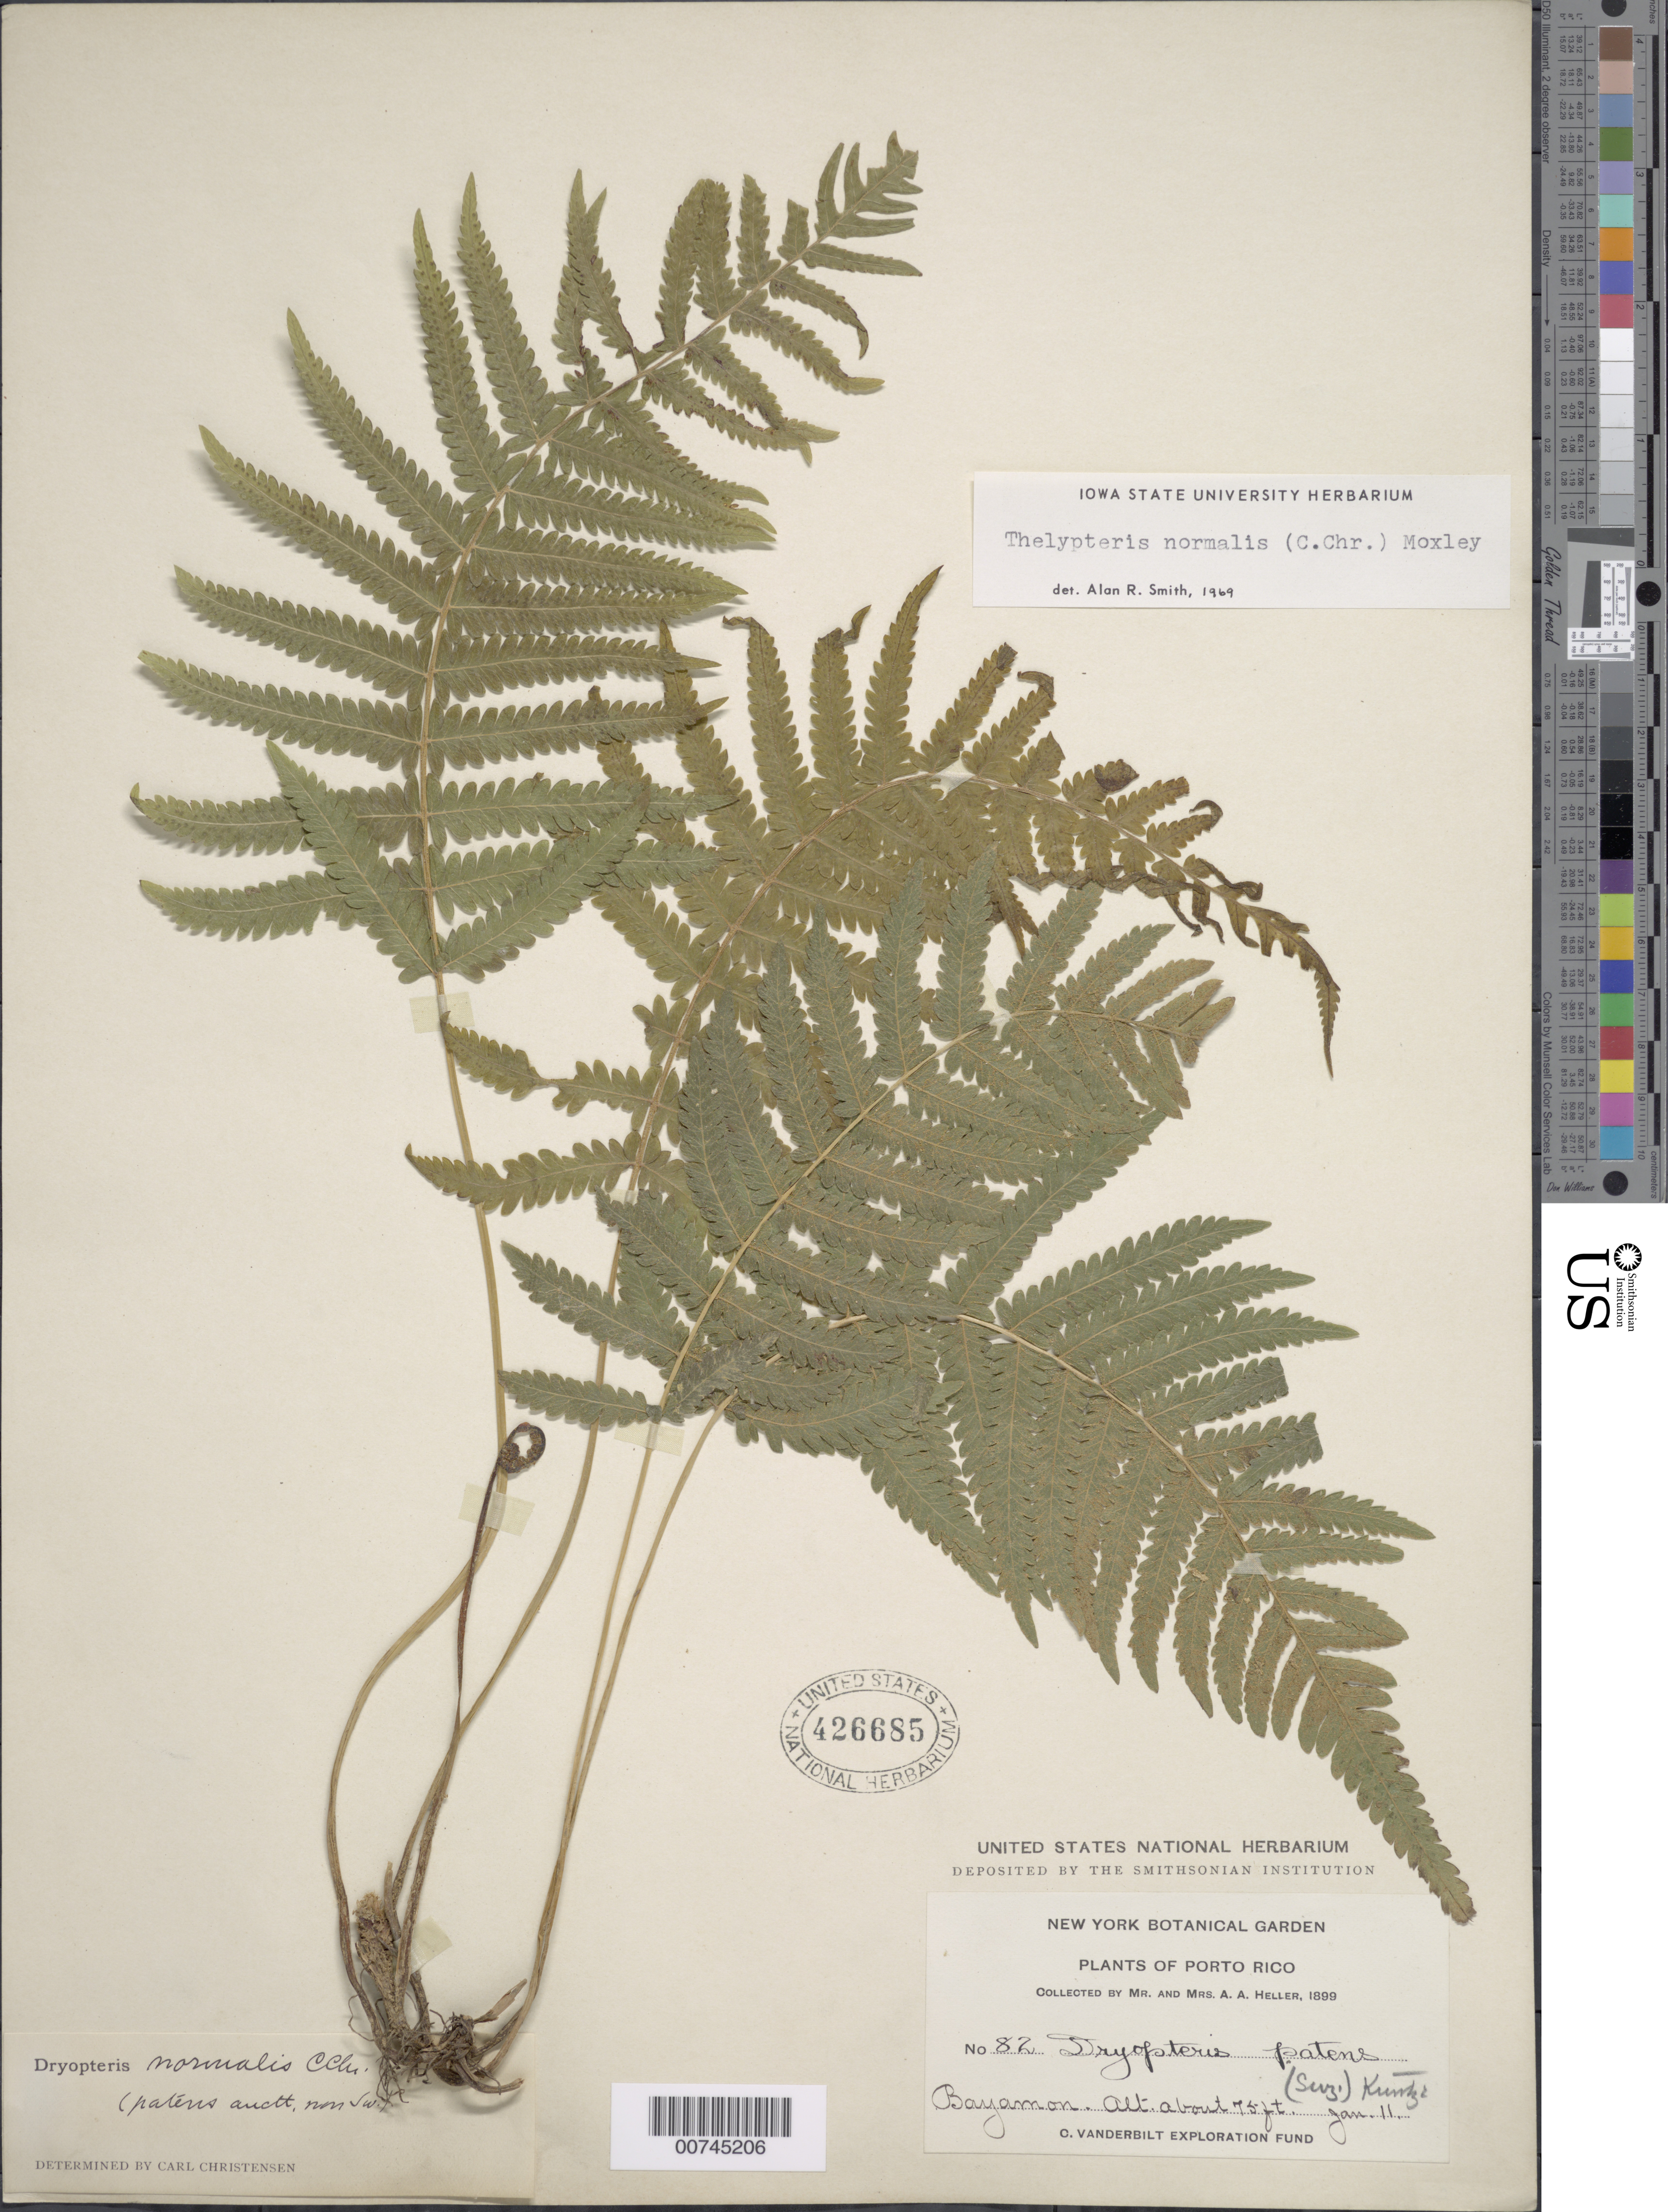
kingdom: Plantae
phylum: Tracheophyta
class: Polypodiopsida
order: Polypodiales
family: Thelypteridaceae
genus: Christella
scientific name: Christella kunthii comb. ined.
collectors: A. A. Heller & E. G. Heller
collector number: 82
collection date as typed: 11 Jan 1899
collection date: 1899-01-11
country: Puerto Rico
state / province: Bayamón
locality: Bayamón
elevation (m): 23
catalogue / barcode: US 426685